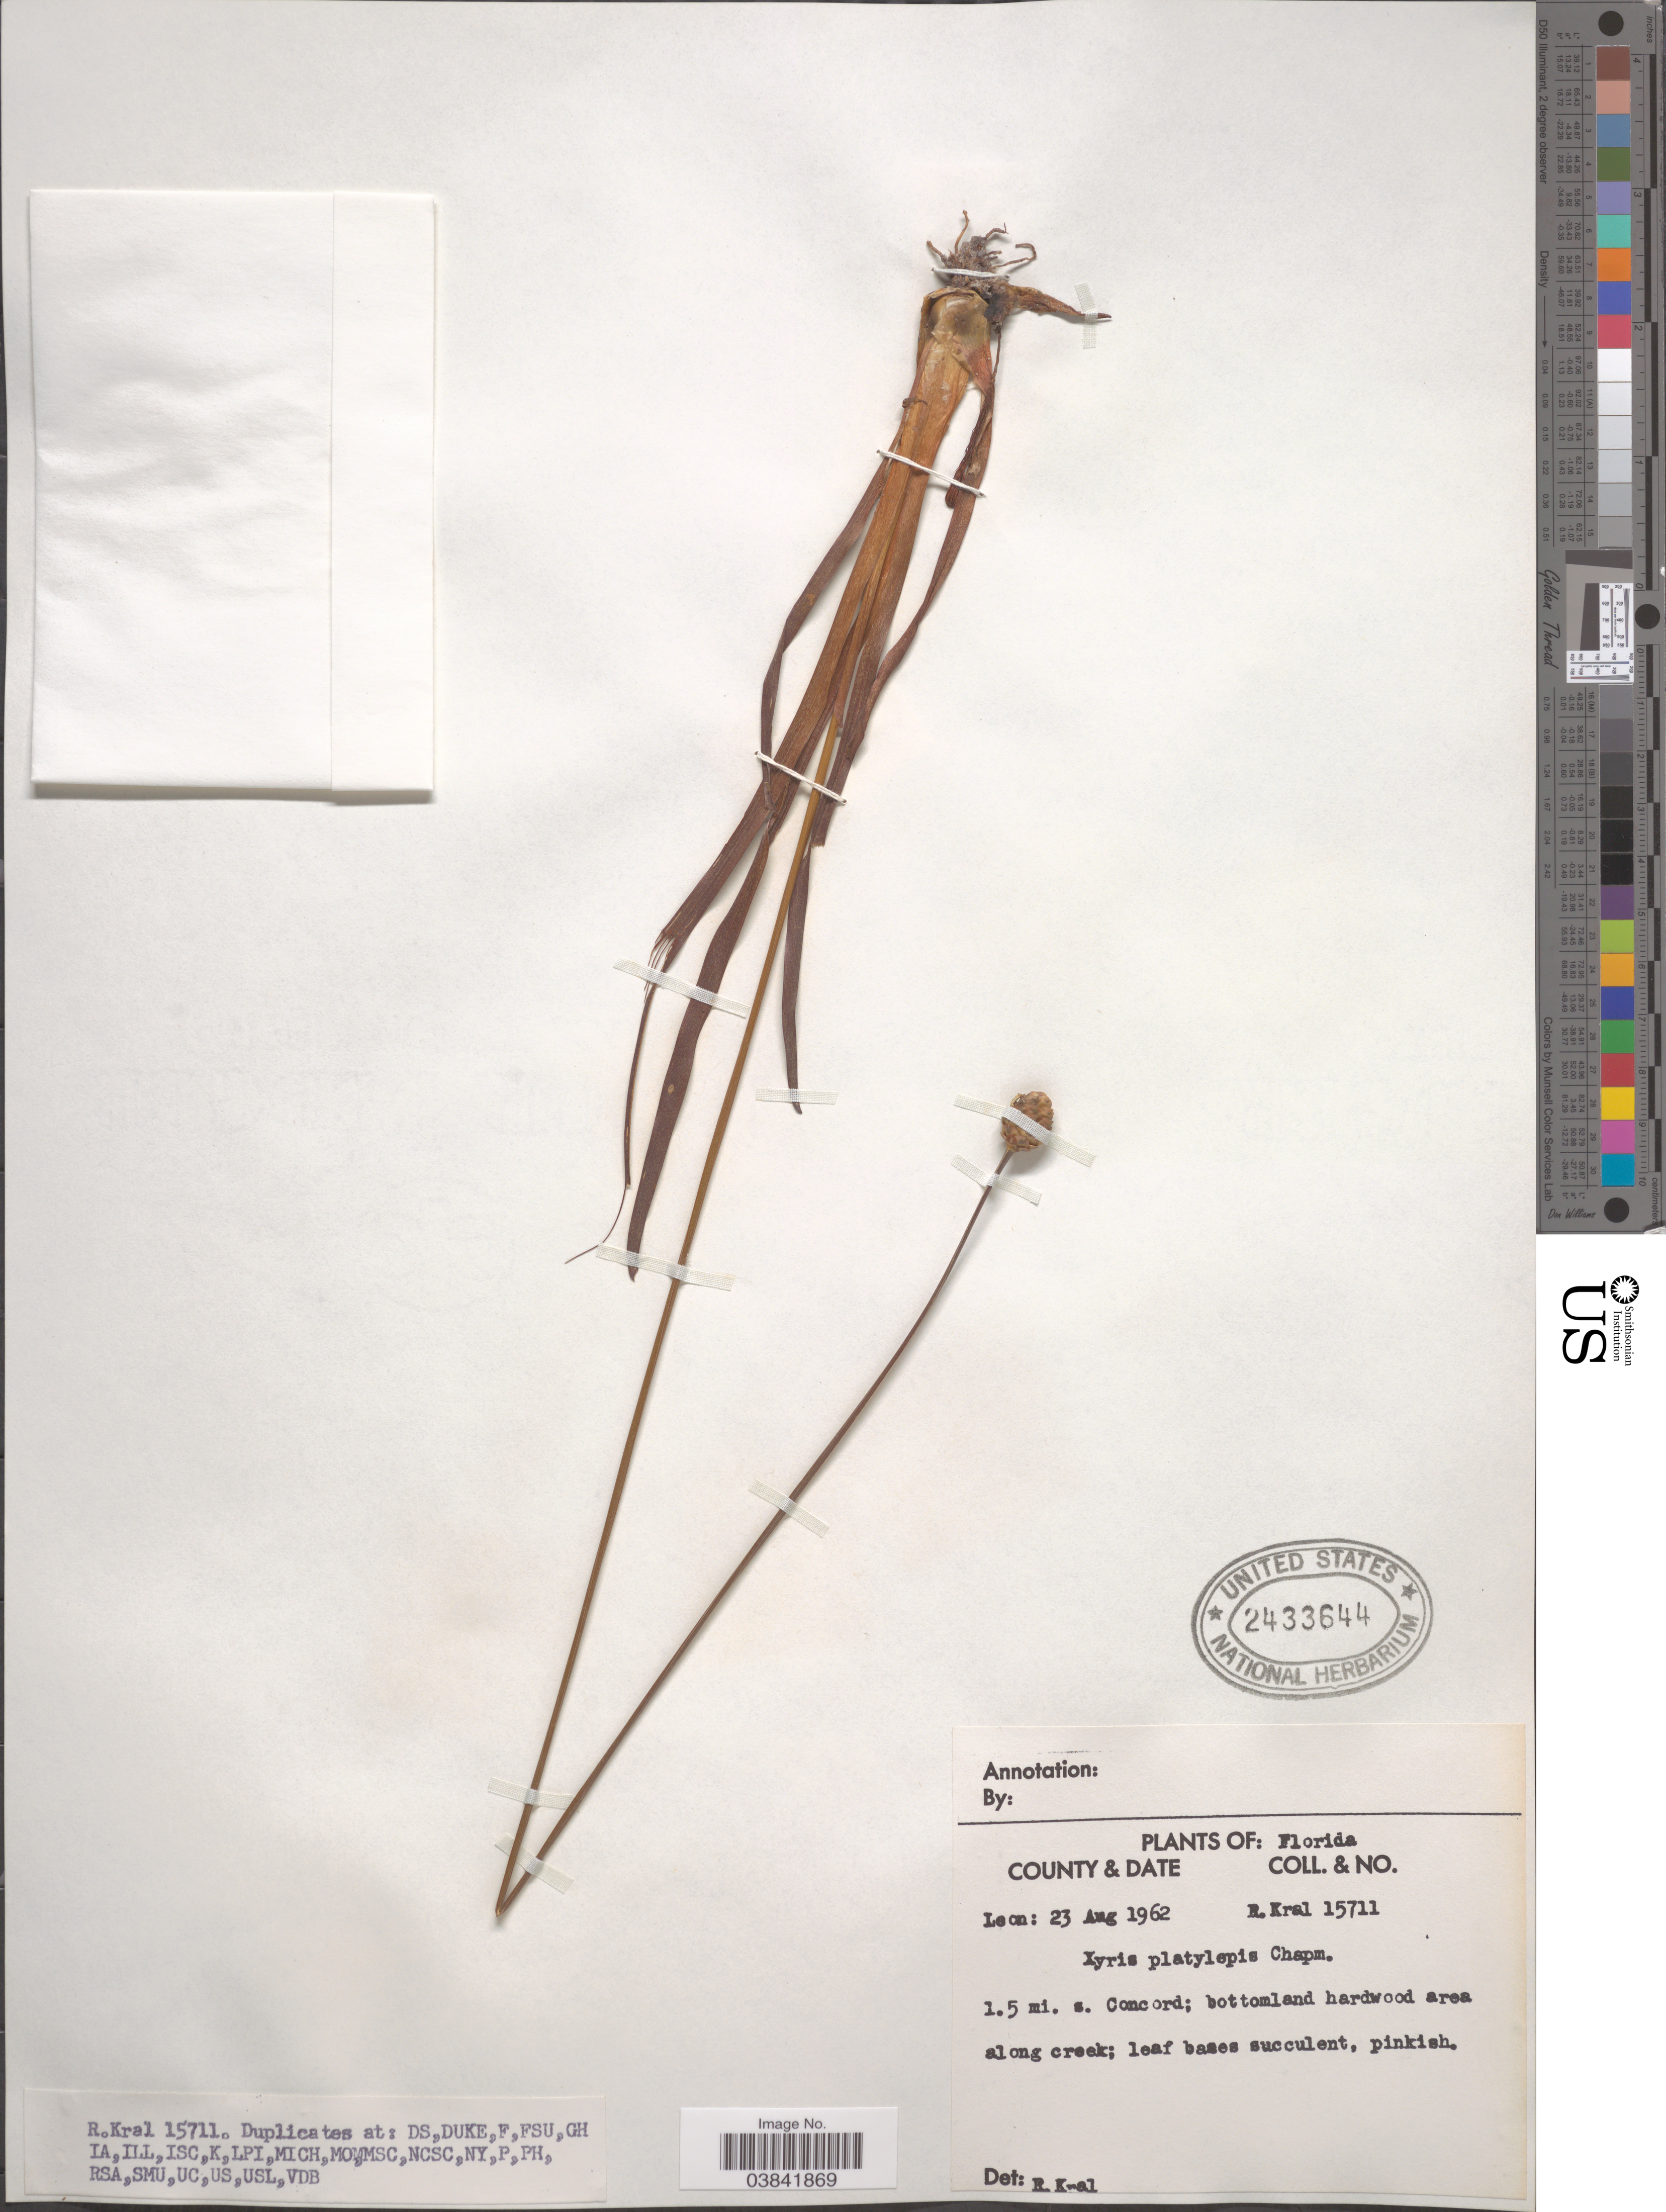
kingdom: Plantae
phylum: Tracheophyta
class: Liliopsida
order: Poales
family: Xyridaceae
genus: Xyris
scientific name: Xyris platylepis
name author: Chapm.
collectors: R. Kral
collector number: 15711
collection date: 1962-08-23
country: United States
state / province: Florida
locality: County Leon: 1.5 mi. s. Concord; bottomland hardwood area along creek.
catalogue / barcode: US 2433644